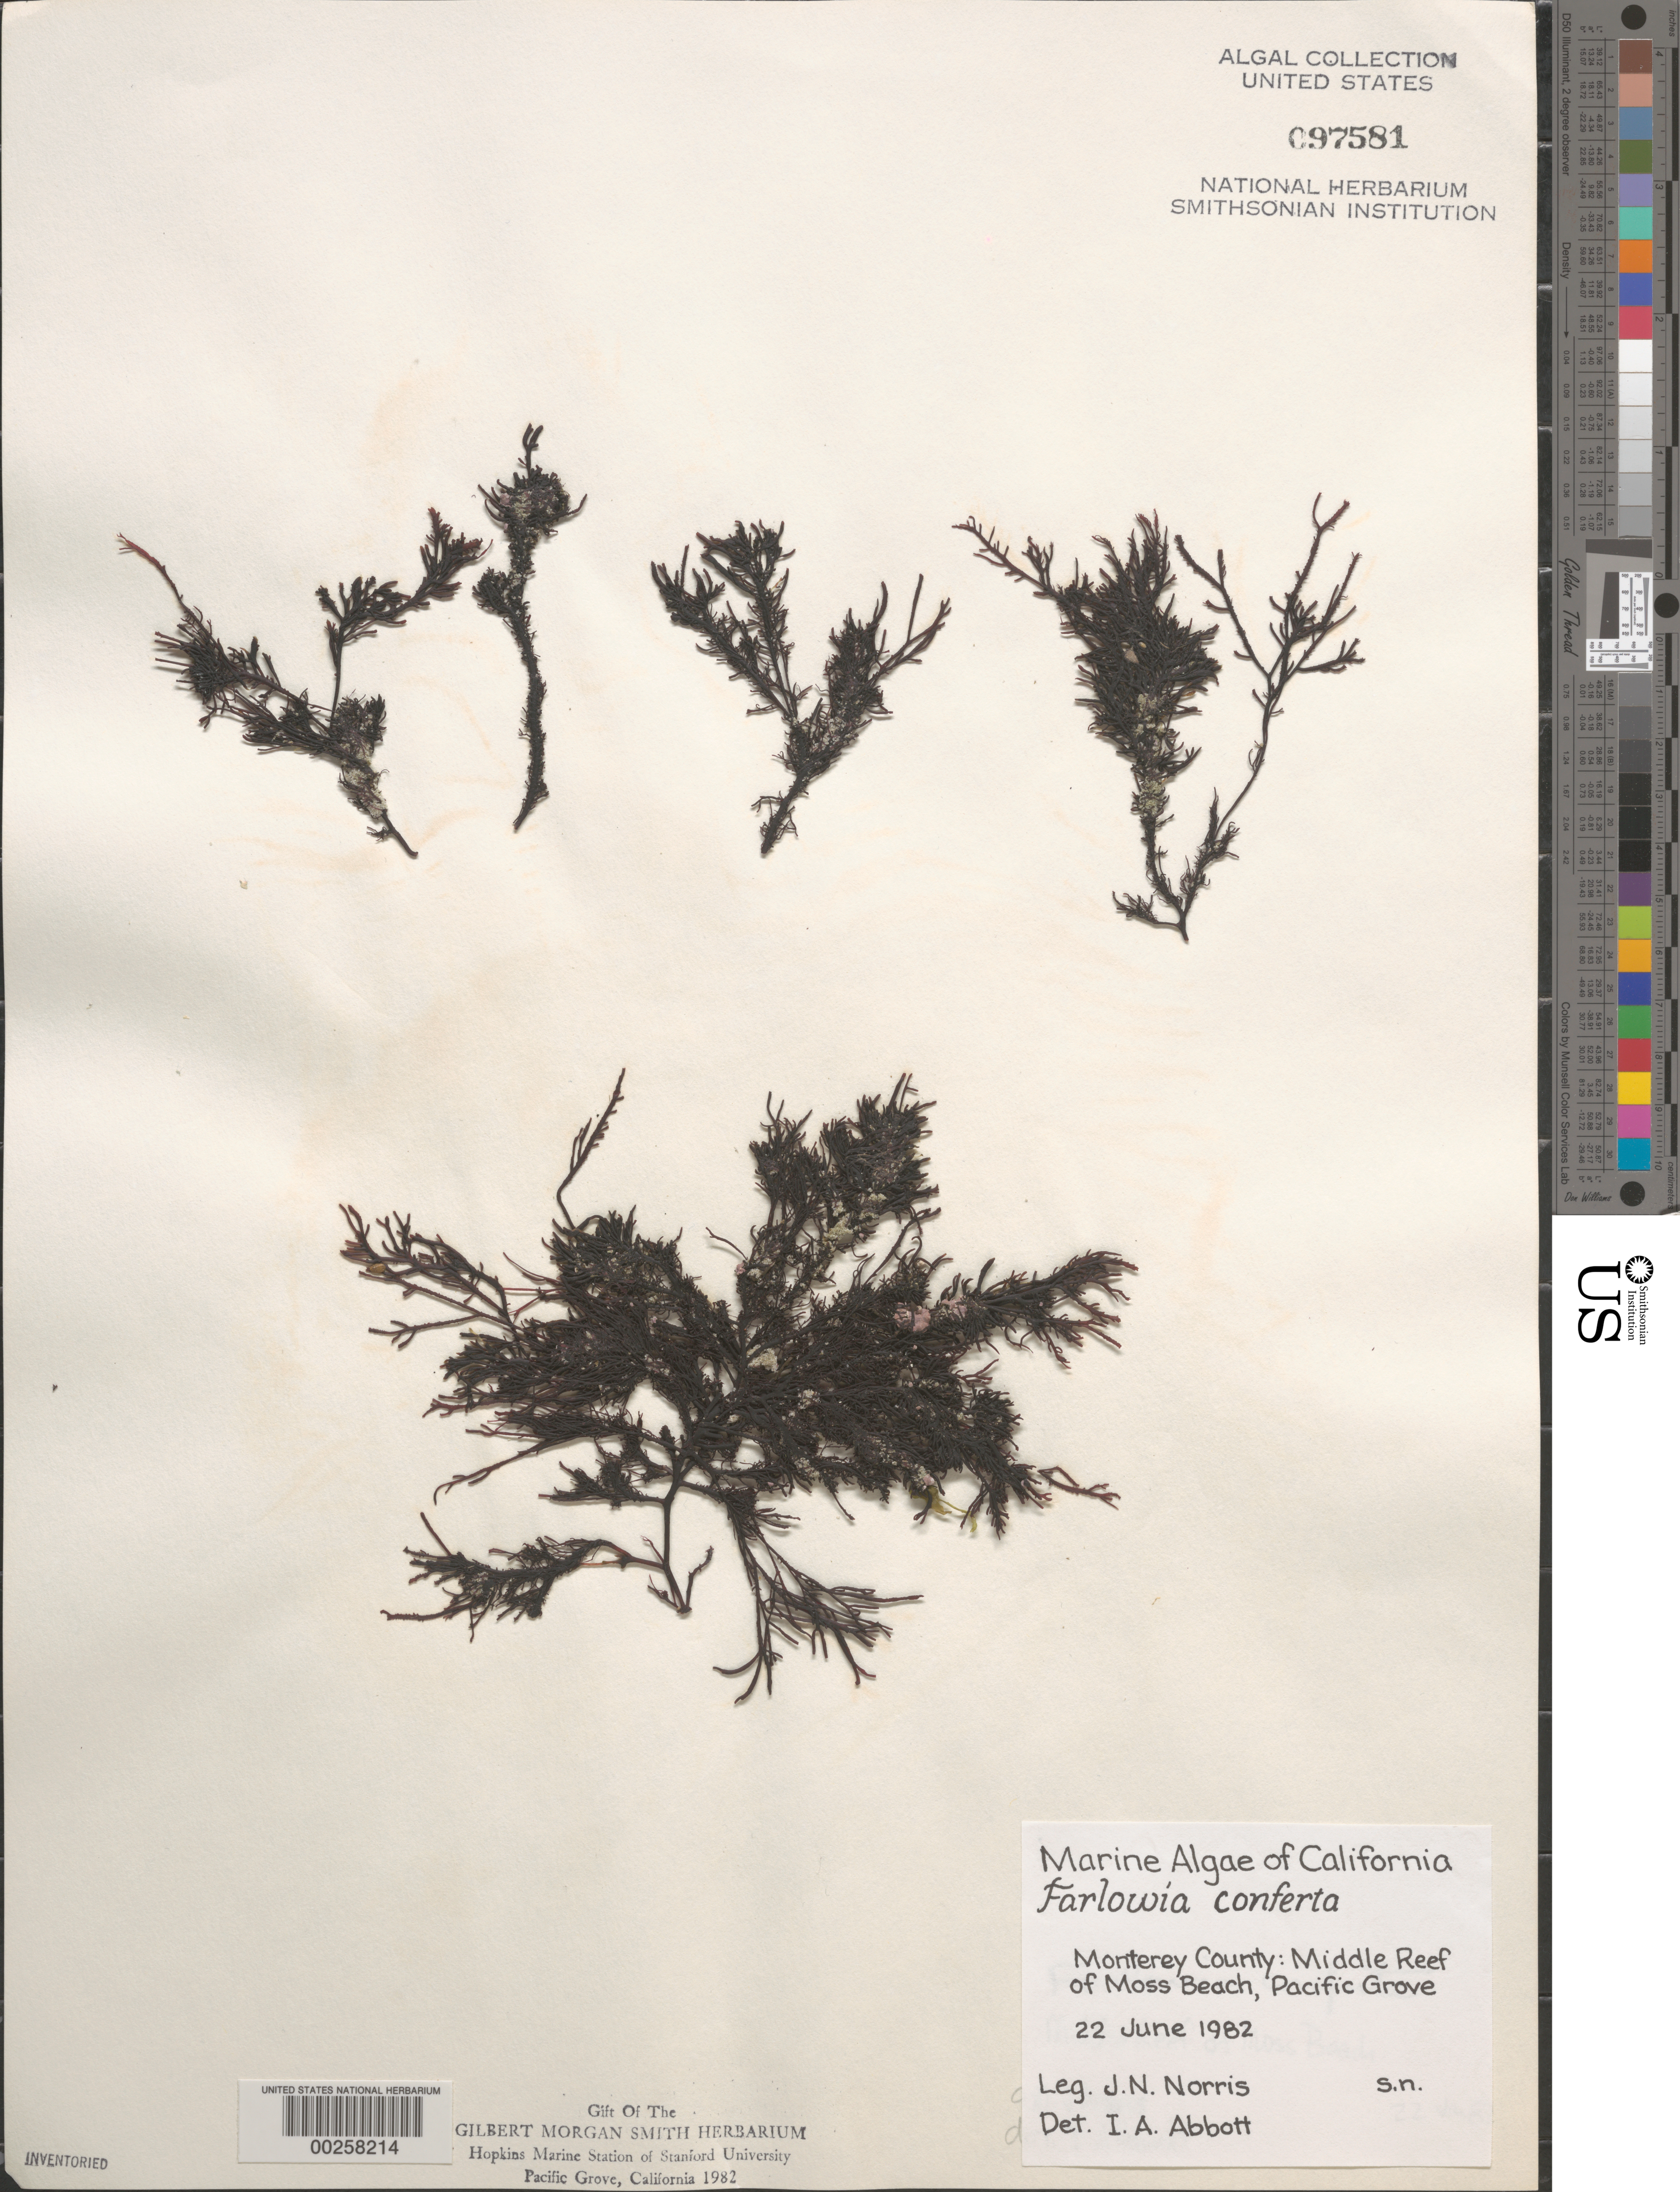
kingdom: Plantae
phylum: Rhodophyta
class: Florideophyceae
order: Gigartinales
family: Dumontiaceae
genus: Farlowia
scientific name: Farlowia conferta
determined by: Abbott, Isabella A.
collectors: J. N. Norris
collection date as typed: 22 Jun 1982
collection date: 1982-06-22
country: United States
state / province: California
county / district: Monterey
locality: Middle reef of Moss Beach, Pacific Grove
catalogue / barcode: US 97581